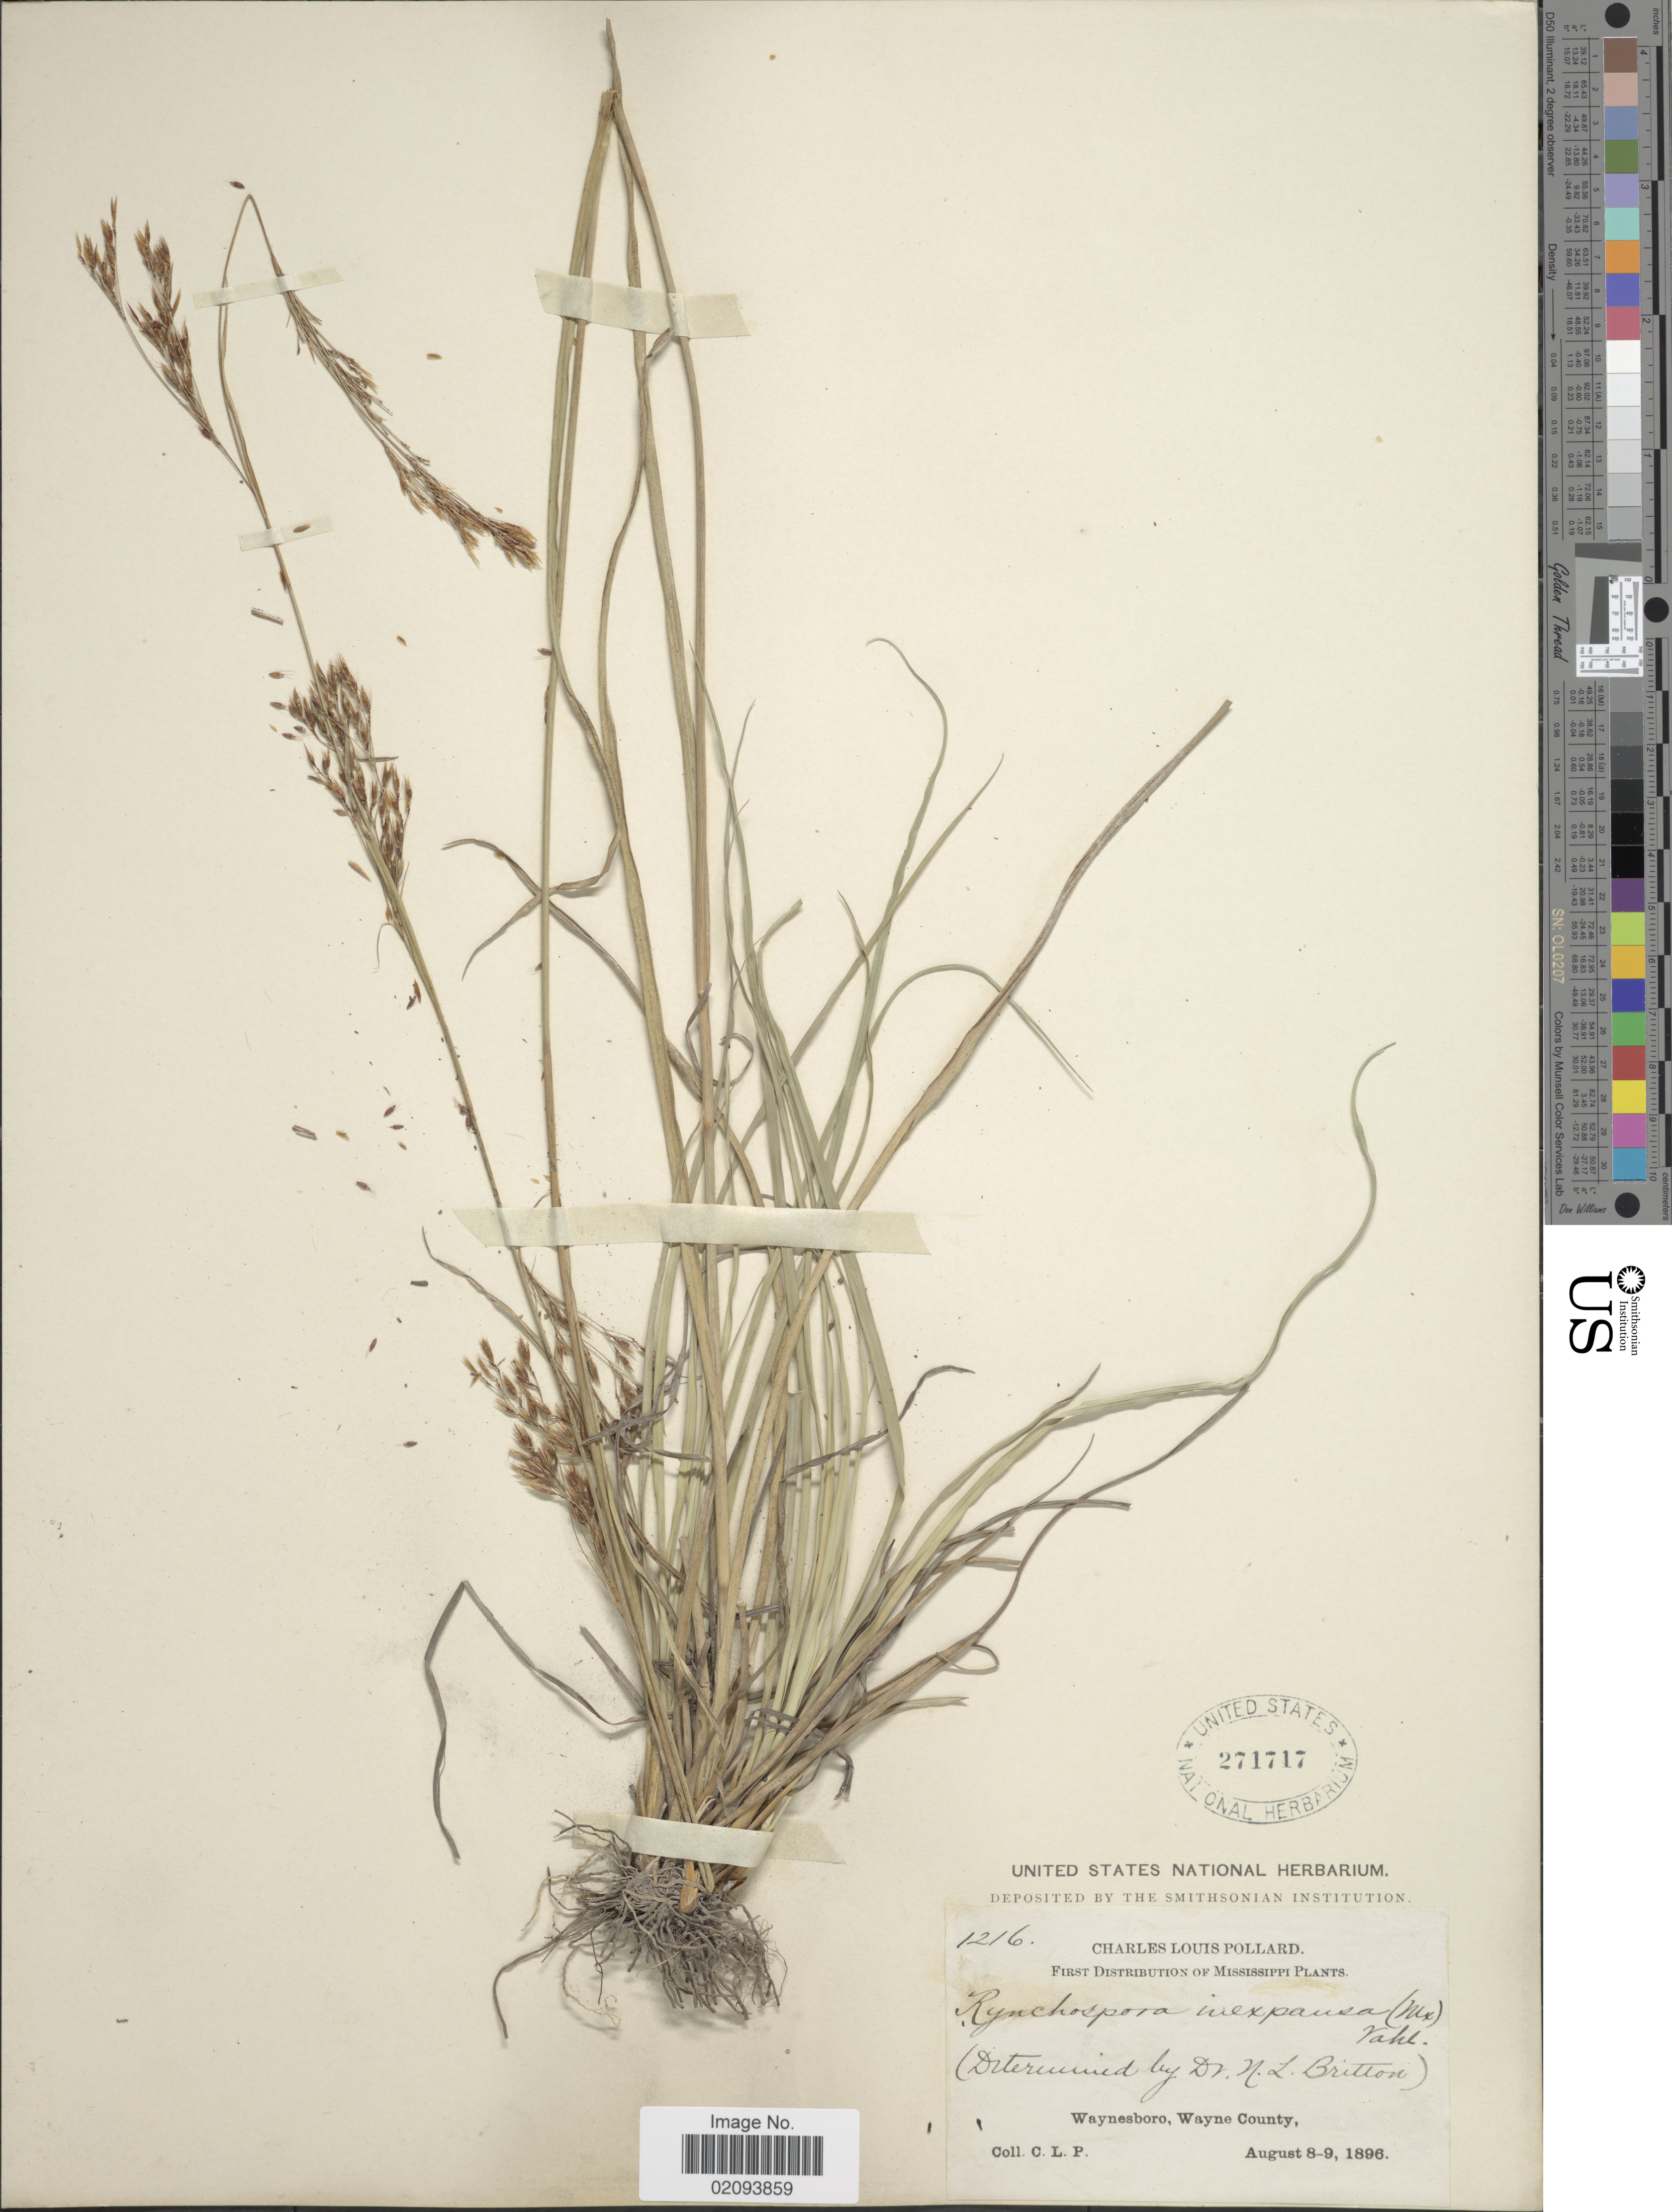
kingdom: Plantae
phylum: Tracheophyta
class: Liliopsida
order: Poales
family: Cyperaceae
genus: Rhynchospora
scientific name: Rhynchospora inexpansa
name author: (Michx.) Vahl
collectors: C. L. Pollard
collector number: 1216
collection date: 1896-08-08/1896-08-09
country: United States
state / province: Mississippi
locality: Waynesboro, Wayne County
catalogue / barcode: US 271717